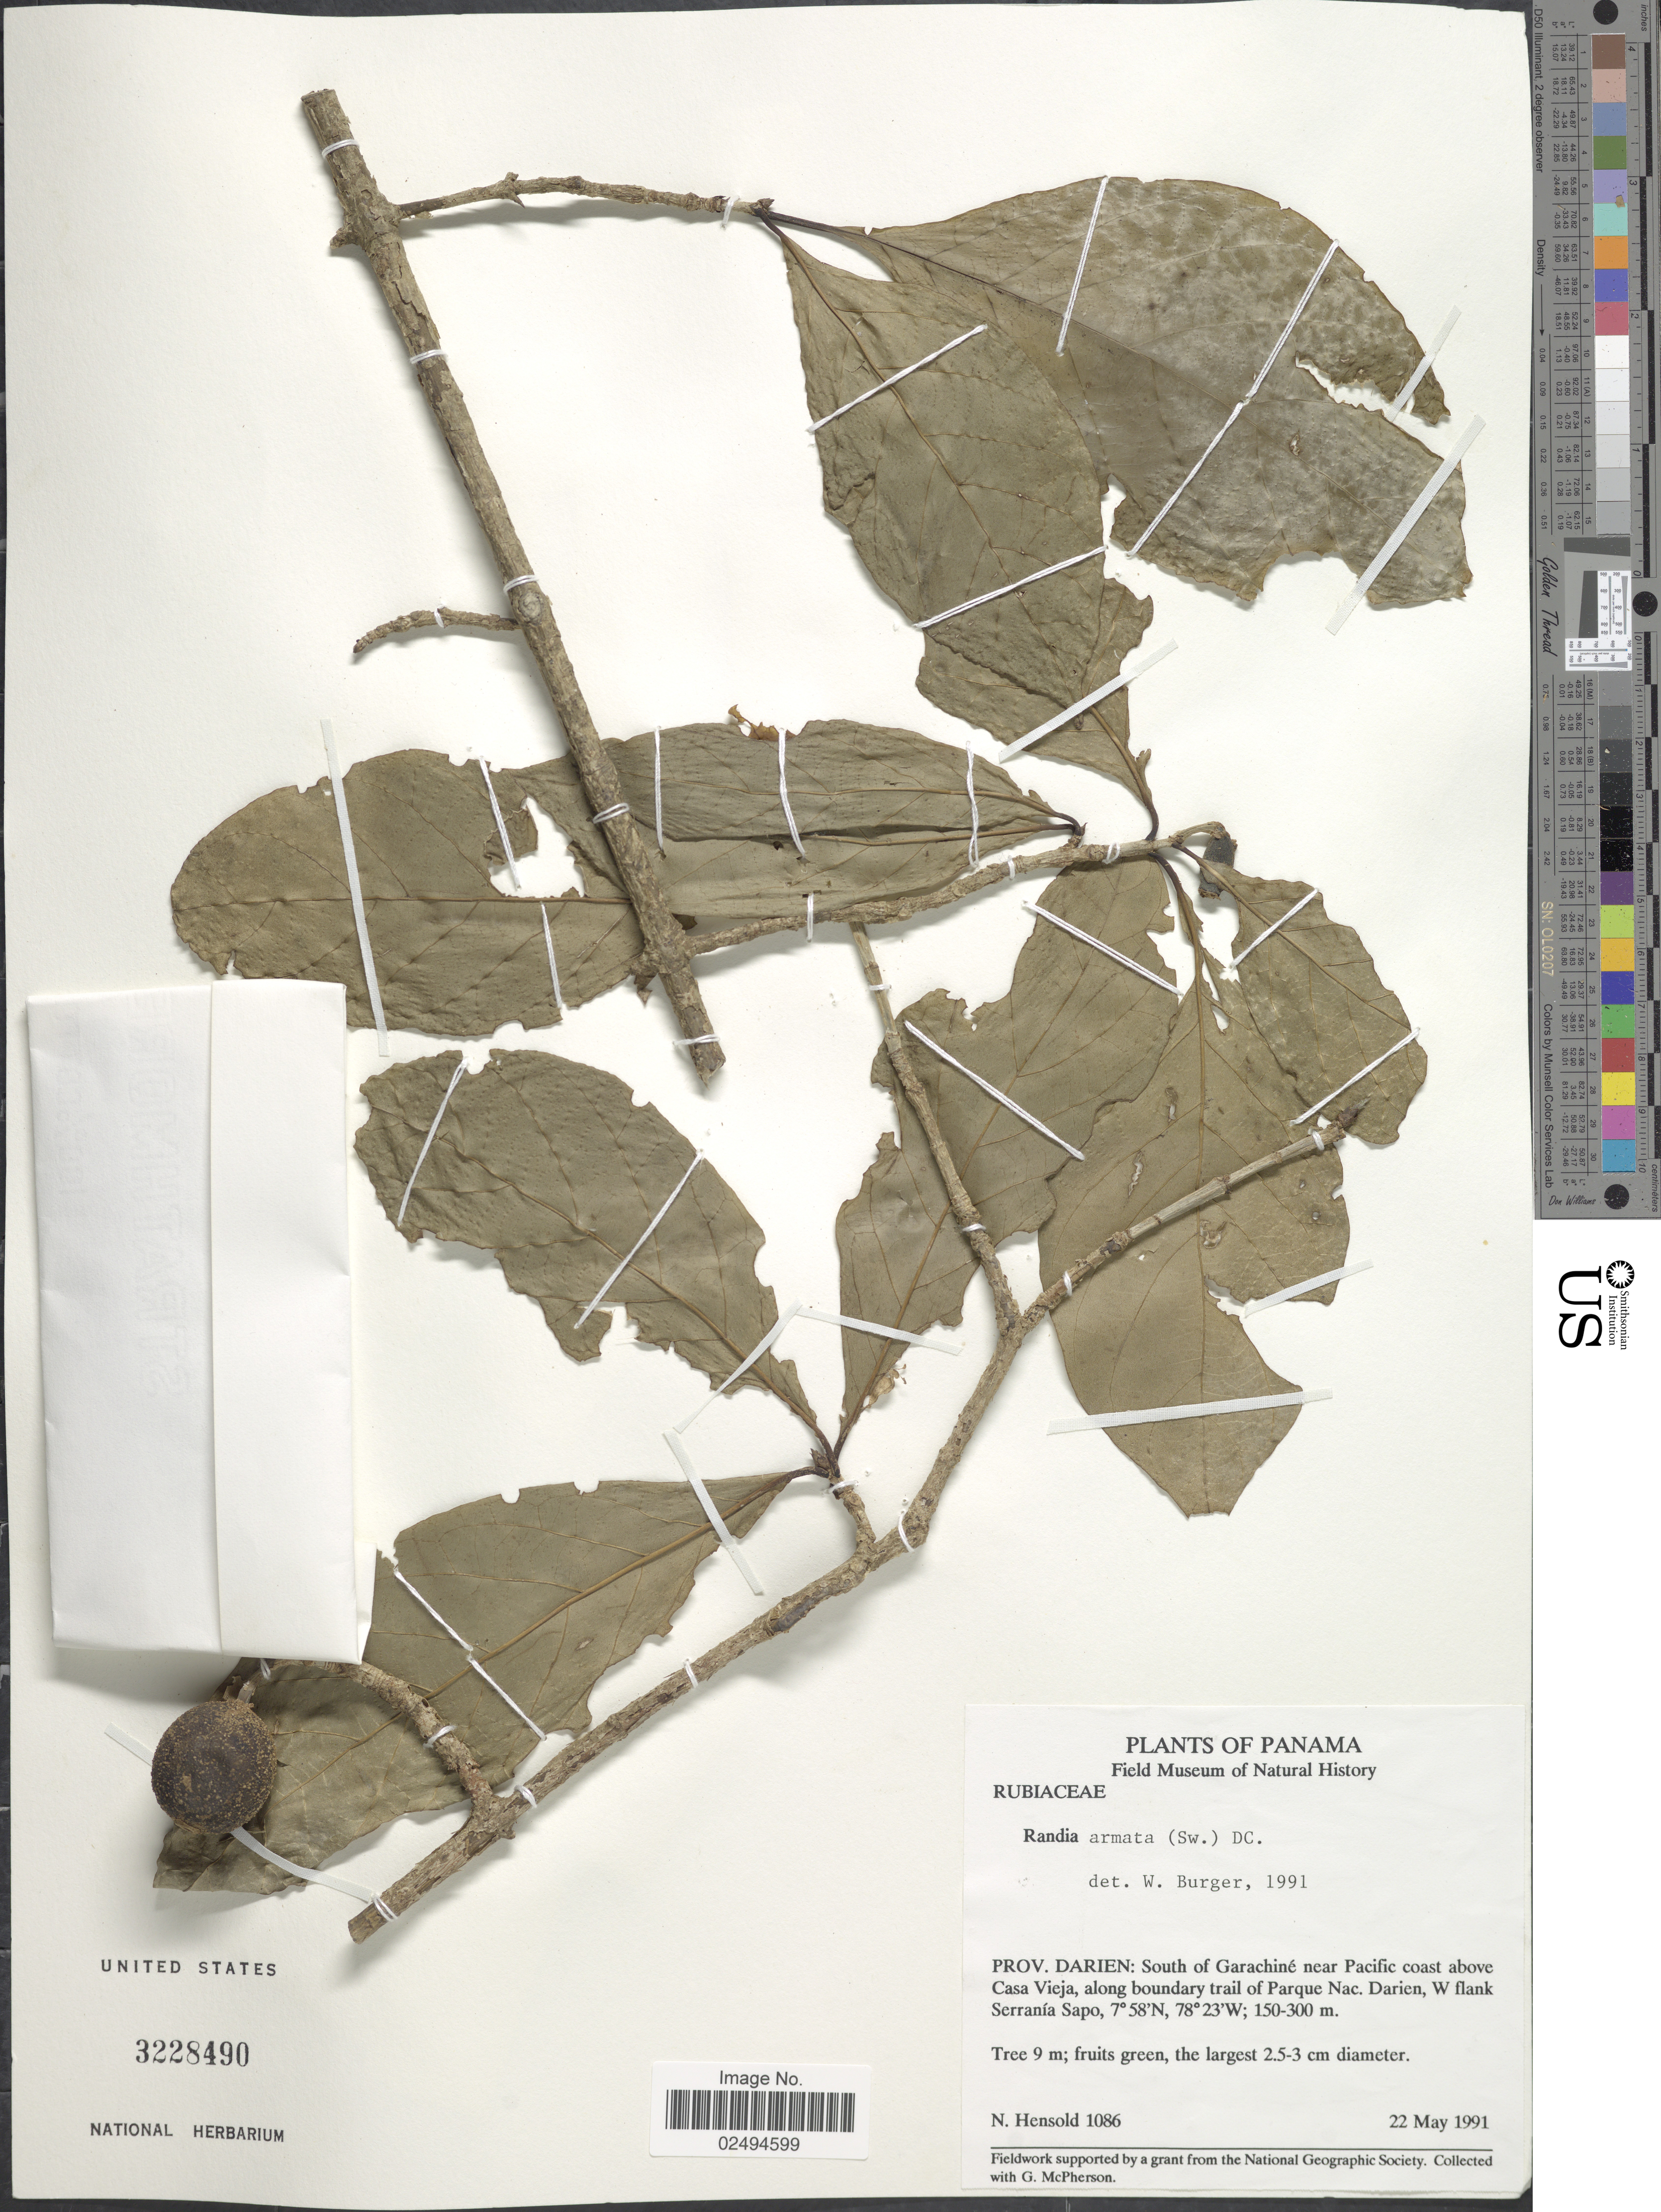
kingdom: Plantae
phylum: Tracheophyta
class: Magnoliopsida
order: Gentianales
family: Rubiaceae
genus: Randia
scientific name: Randia armata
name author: (Sw.) DC.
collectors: N. Hensold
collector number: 1086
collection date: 1991-05-22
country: Panama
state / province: Darién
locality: Prov. Darien: South of Garachine near Pacific coast above Casa Vieja, along boundary trail of Parque Nac. Darien, W flank Serrania Sapo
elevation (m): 150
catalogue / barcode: US 3228490